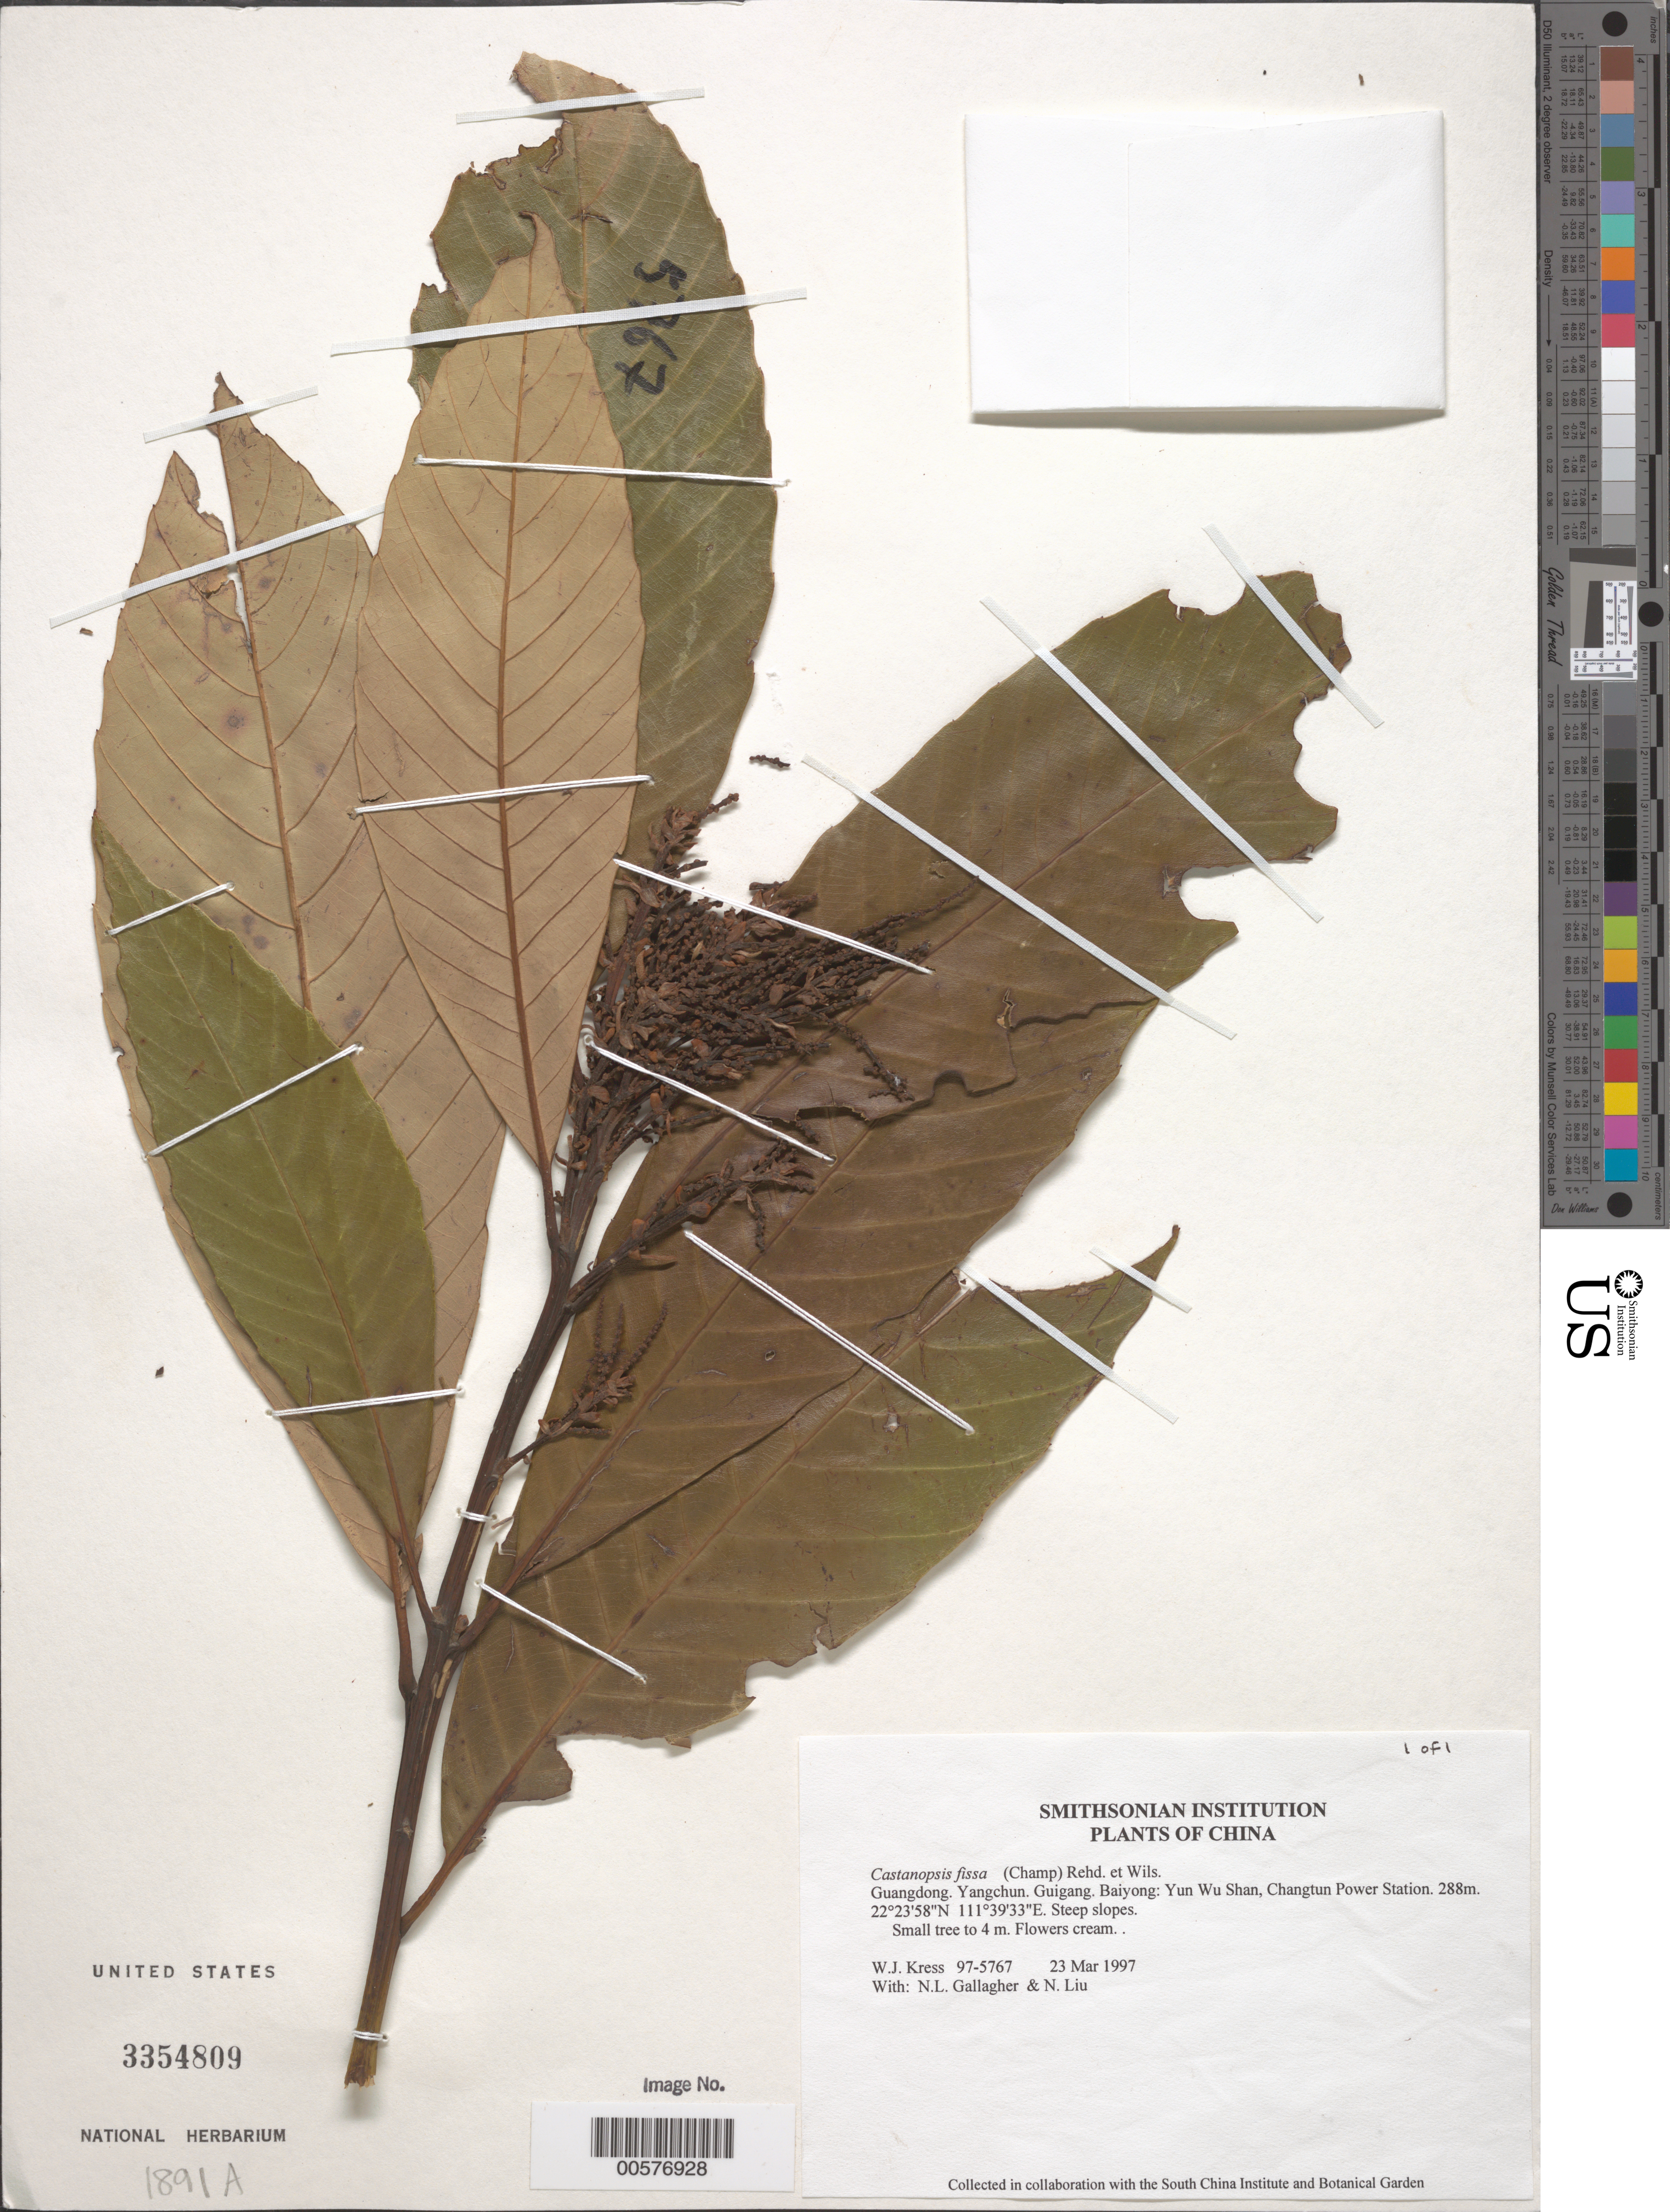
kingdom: Plantae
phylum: Tracheophyta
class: Magnoliopsida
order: Fagales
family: Fagaceae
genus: Castanopsis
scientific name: Castanopsis fissa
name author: (Champ. ex Benth.) Rehder & E.H. Wilson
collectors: W. J. Kress, N. L. Gallagher & N. Liu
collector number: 97-5767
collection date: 1997-03-23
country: China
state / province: Guangdong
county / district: Yangchun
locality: Guigang. Baiyong: Yun Wu Shan, Changtun Power Station.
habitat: Steep slopes.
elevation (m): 288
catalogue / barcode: US 3354809